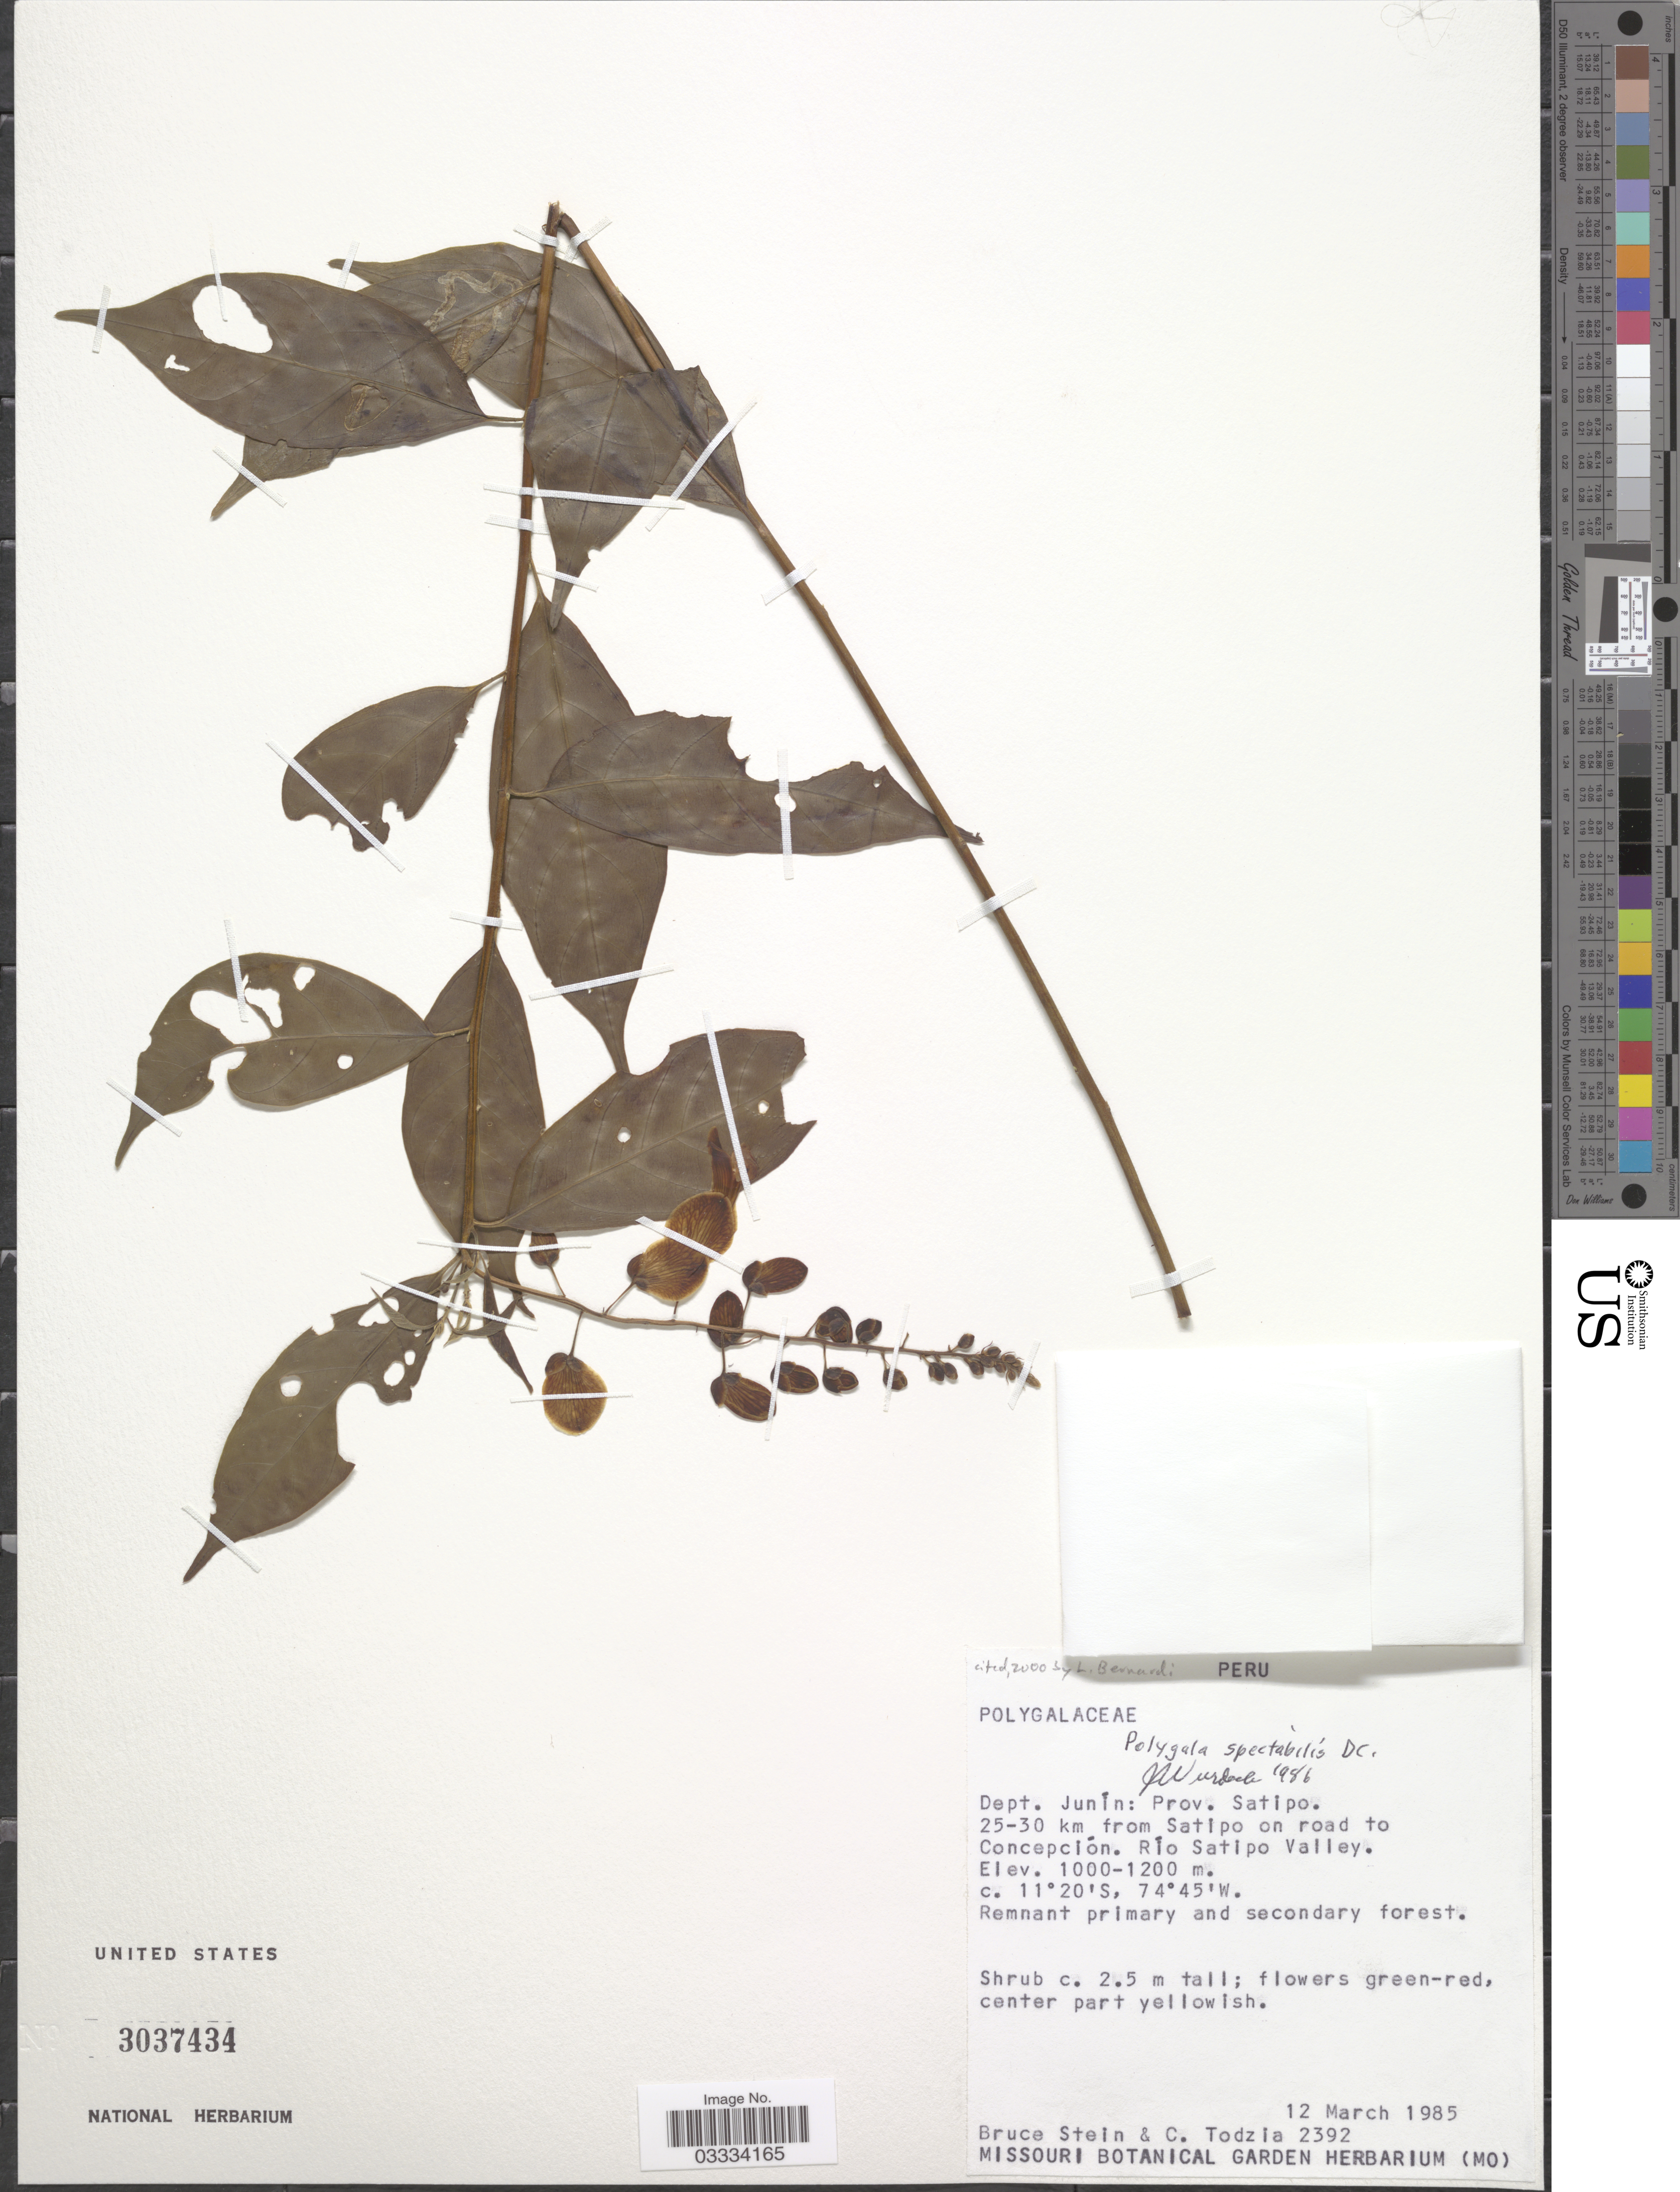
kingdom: Plantae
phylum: Tracheophyta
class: Magnoliopsida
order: Fabales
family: Polygalaceae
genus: Caamembeca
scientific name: Caamembeca spectabilis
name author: (DC.) J.F.B. Pastore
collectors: B. A. Stein & C. A. Todzia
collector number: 2392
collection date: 1985-03-12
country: Peru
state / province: Junín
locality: Dept. Junín: Prov. Satipo. 25-30 km from Satipo on road to Concepción. Río Satipo Valley.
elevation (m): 1000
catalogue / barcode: US 3037434